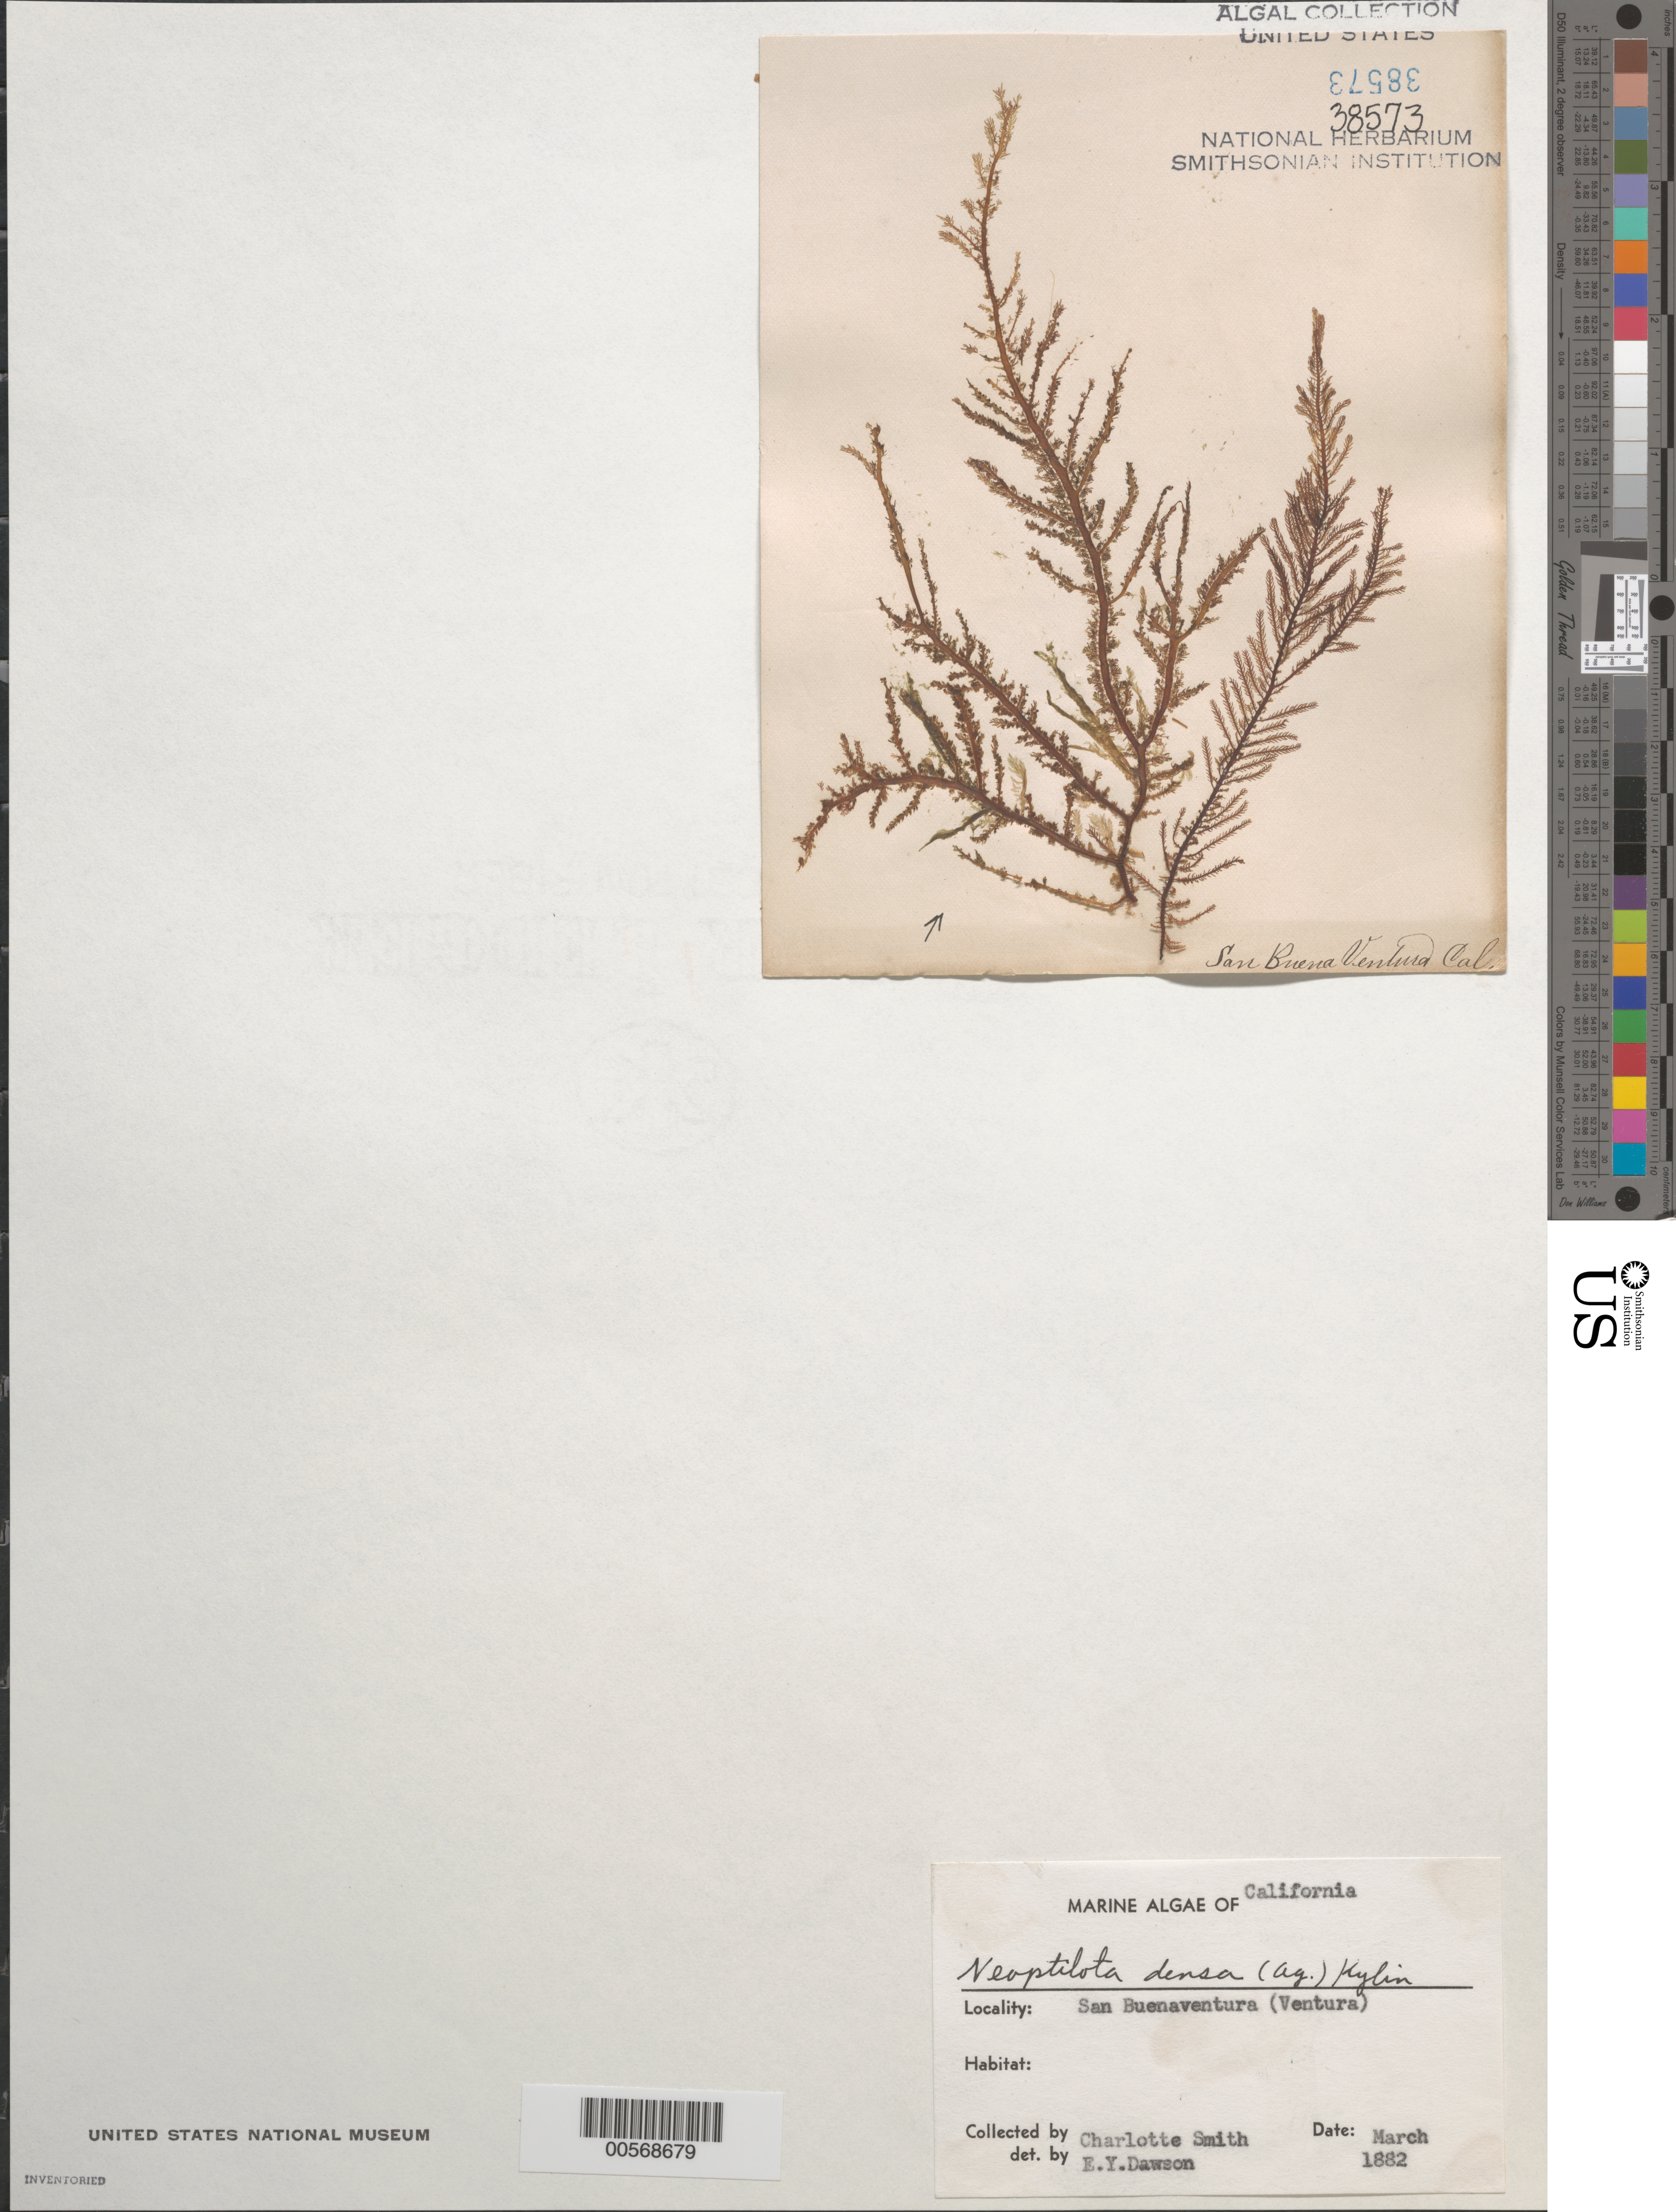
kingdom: Plantae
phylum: Rhodophyta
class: Florideophyceae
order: Ceramiales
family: Wrangeliaceae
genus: Ptilota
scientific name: Ptilota densa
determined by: Algae name updating Project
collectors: C. Smith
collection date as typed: Mar 1882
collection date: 1882-03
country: United States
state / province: California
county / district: Ventura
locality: San Buenaventura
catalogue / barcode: US 38573